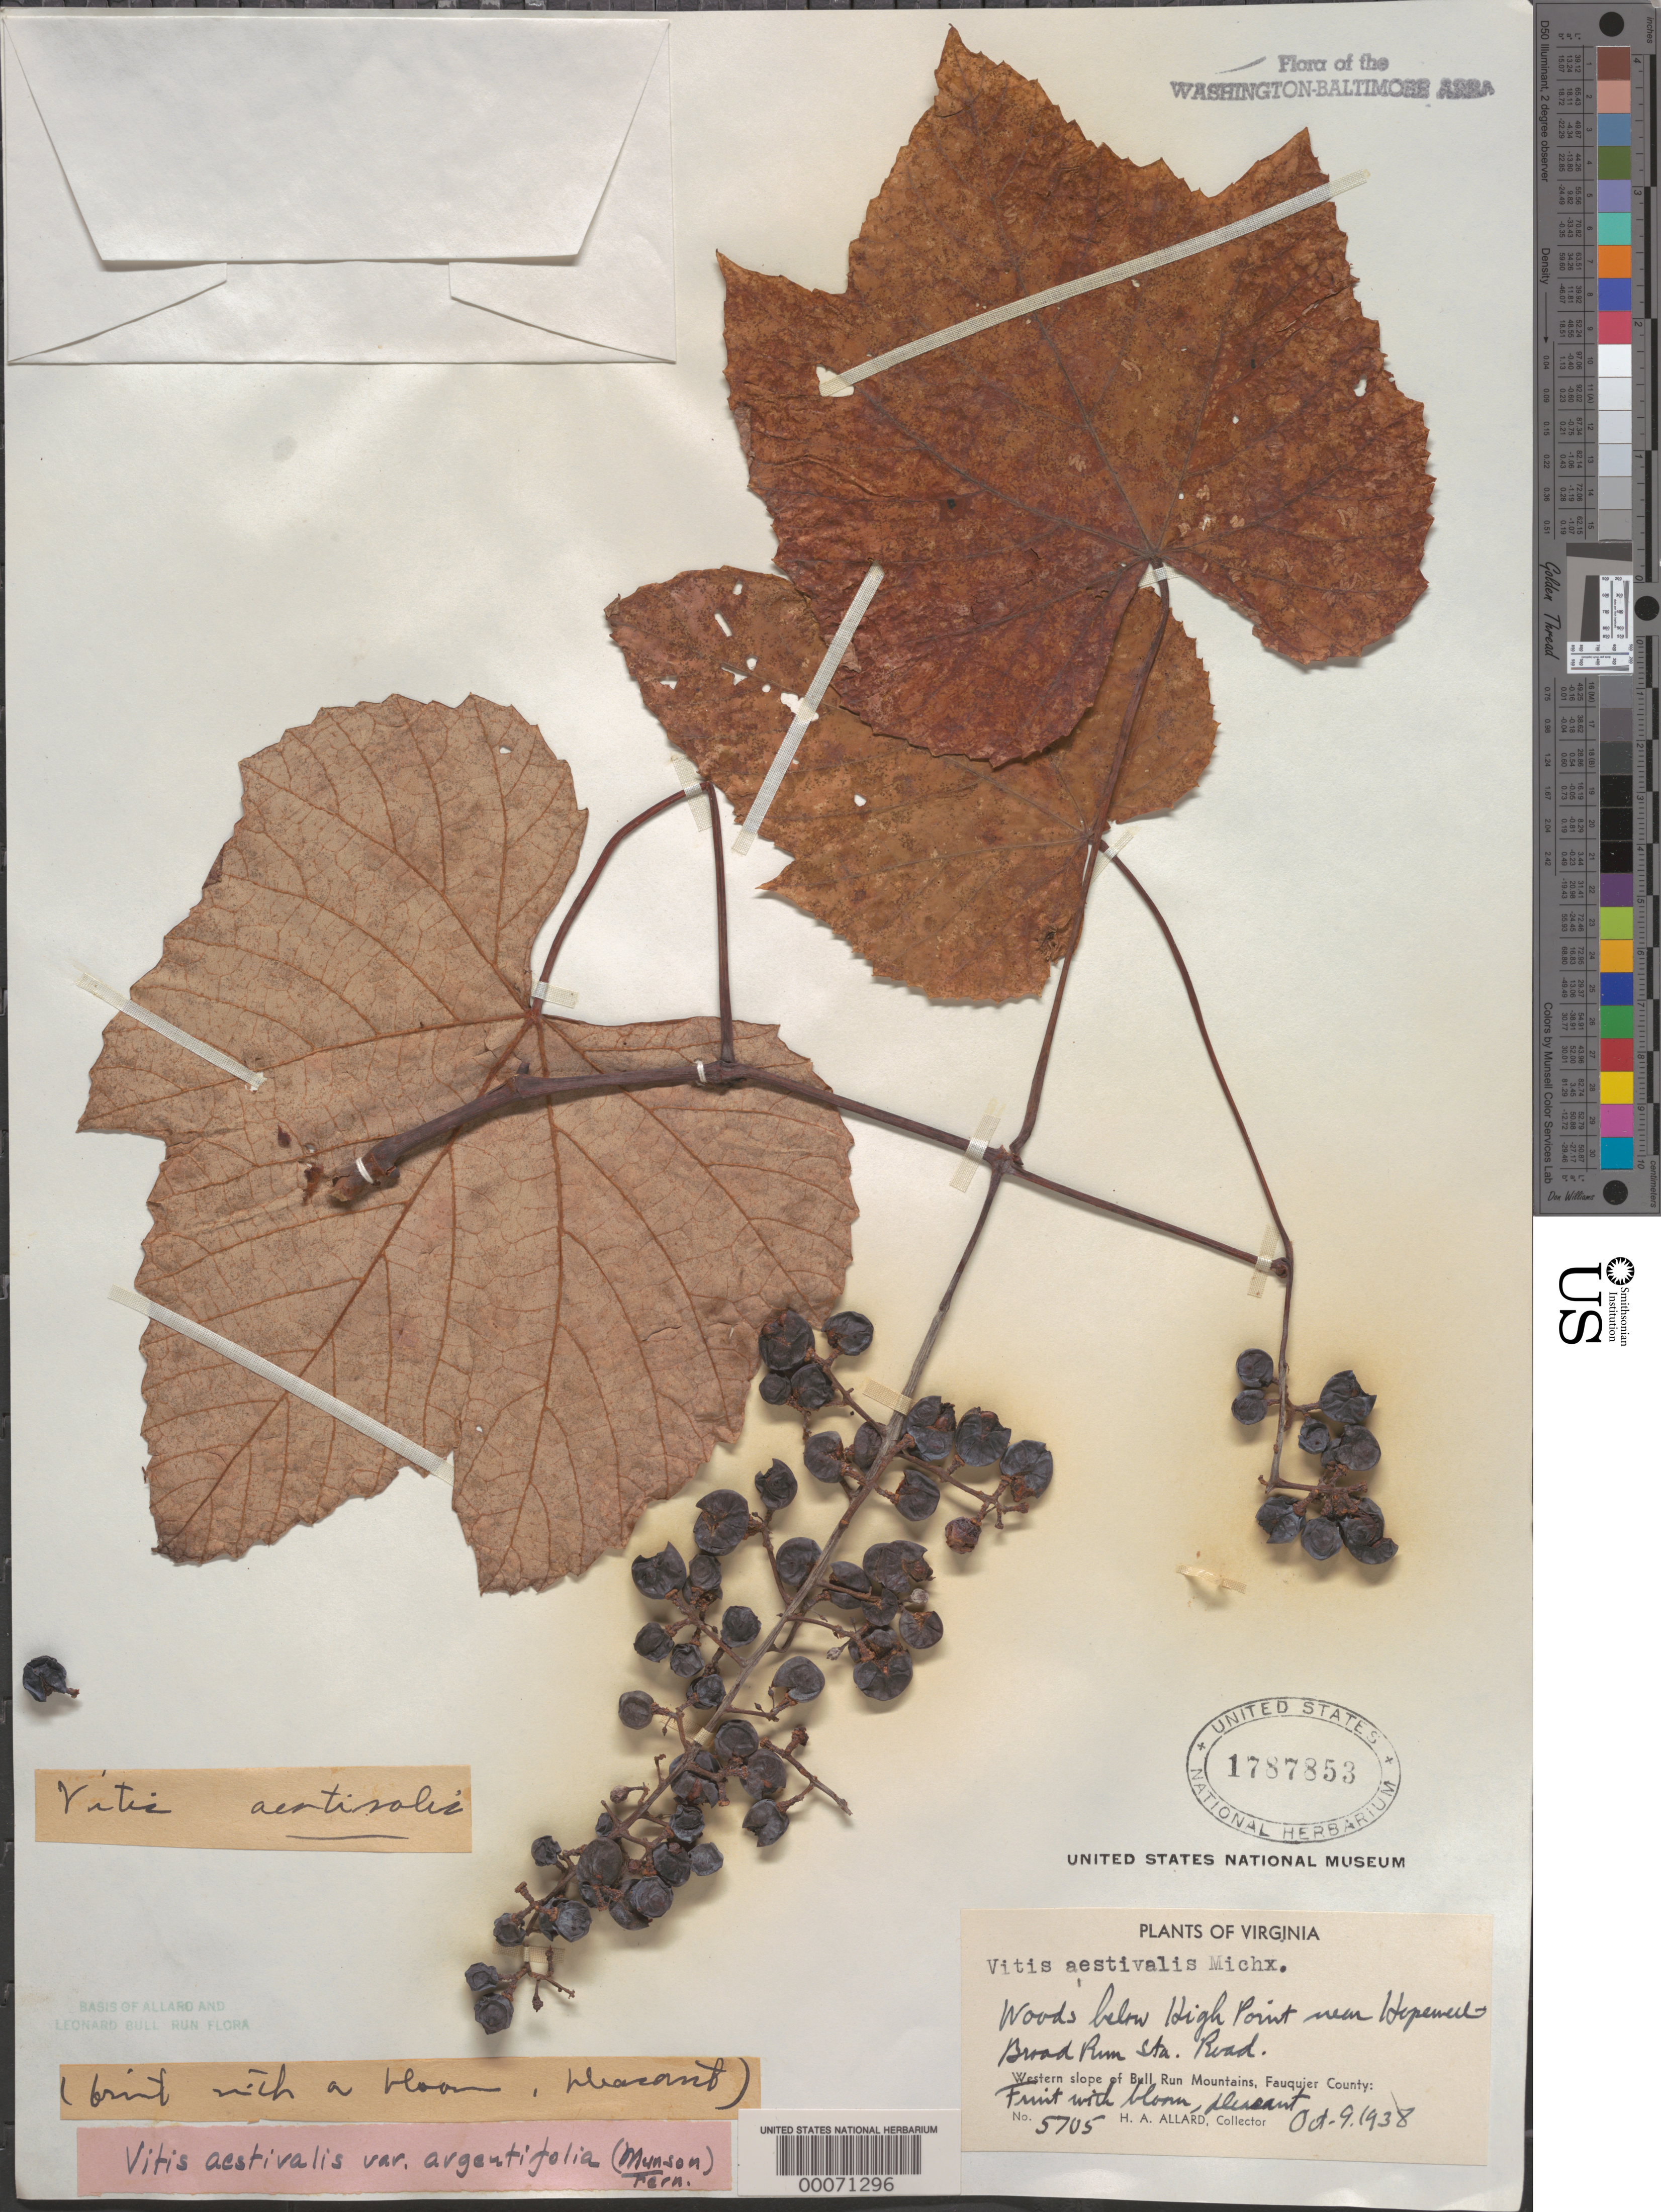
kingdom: Plantae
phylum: Tracheophyta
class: Magnoliopsida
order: Vitales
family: Vitaceae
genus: Vitis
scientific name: Vitis aestivalis var. argentifolia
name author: Michx.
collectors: H. A. Allard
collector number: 5705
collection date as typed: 09 Oct 1938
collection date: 1938-10-09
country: United States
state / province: Virginia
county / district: Fauquier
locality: Below High Point, Hopewell-Broad Run Station Road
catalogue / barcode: US 1787853